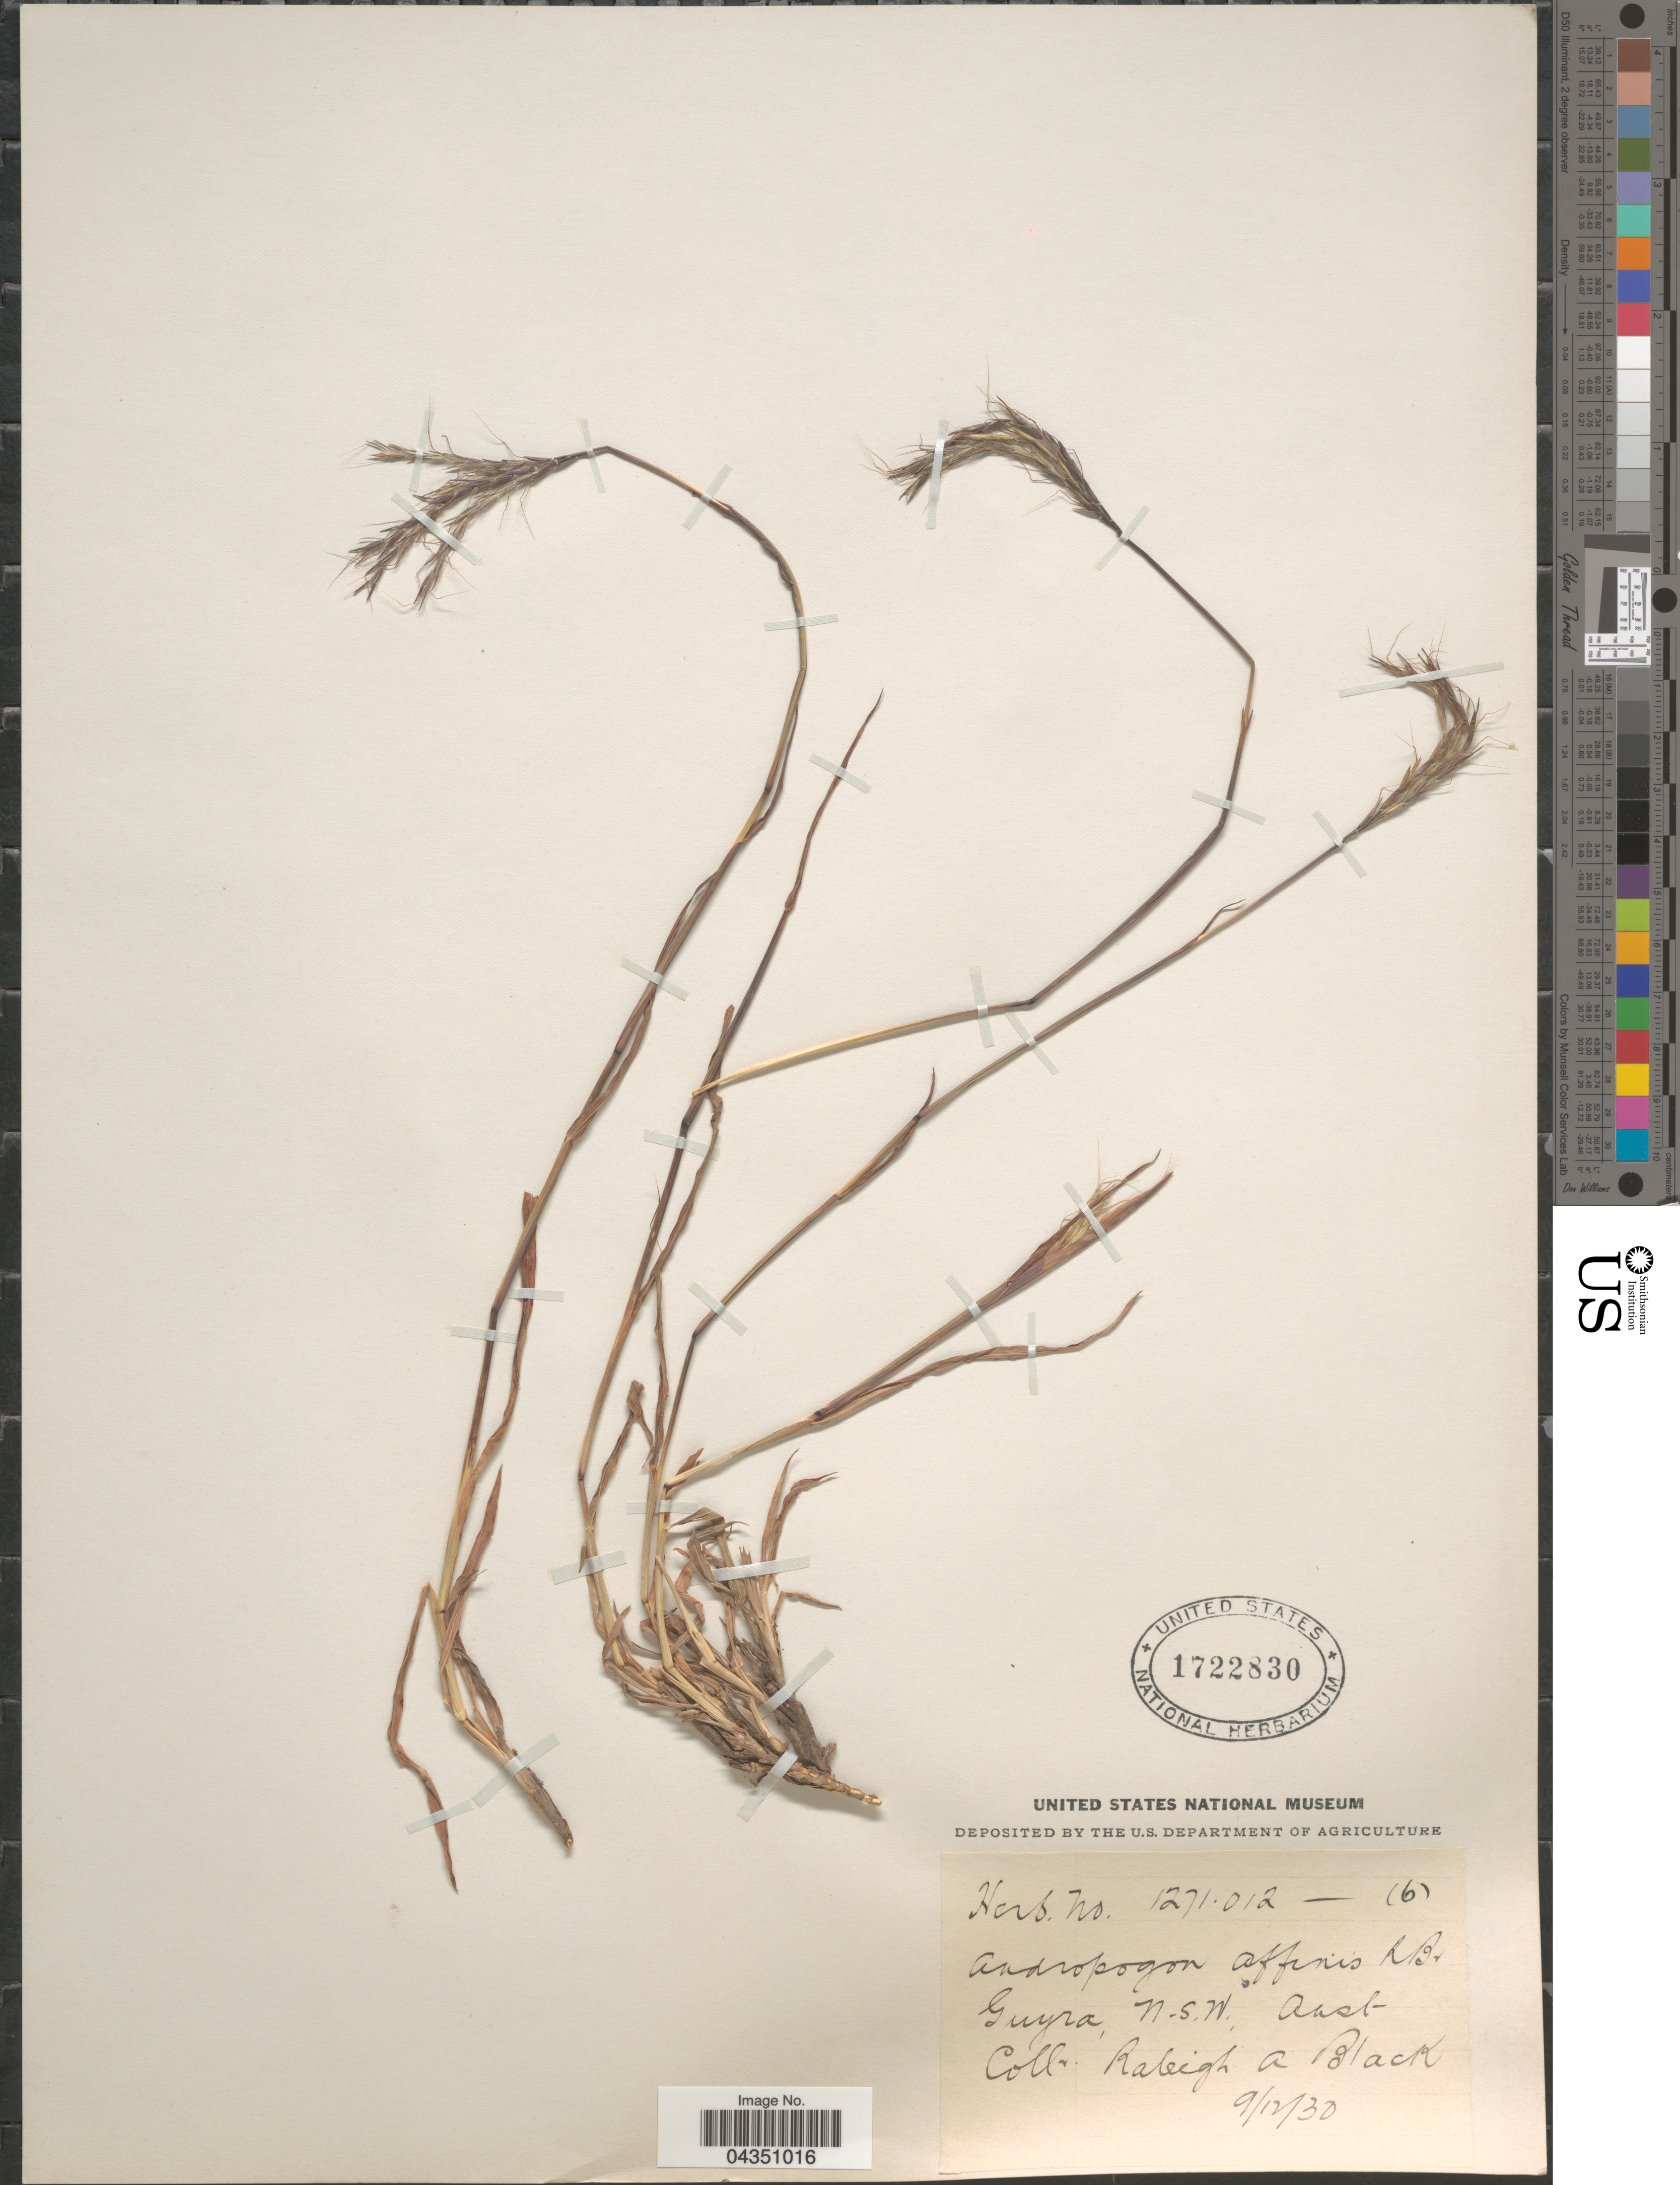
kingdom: Plantae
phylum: Tracheophyta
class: Liliopsida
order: Poales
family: Poaceae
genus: Dichanthium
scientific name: Dichanthium affine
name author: (R. Br.) A. Camus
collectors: R. A. Black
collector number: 1271.012-(6)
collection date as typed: Transcribed d/m/y: 9/12/30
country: Australia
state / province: New South Wales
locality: Guyra.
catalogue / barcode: US 1722830